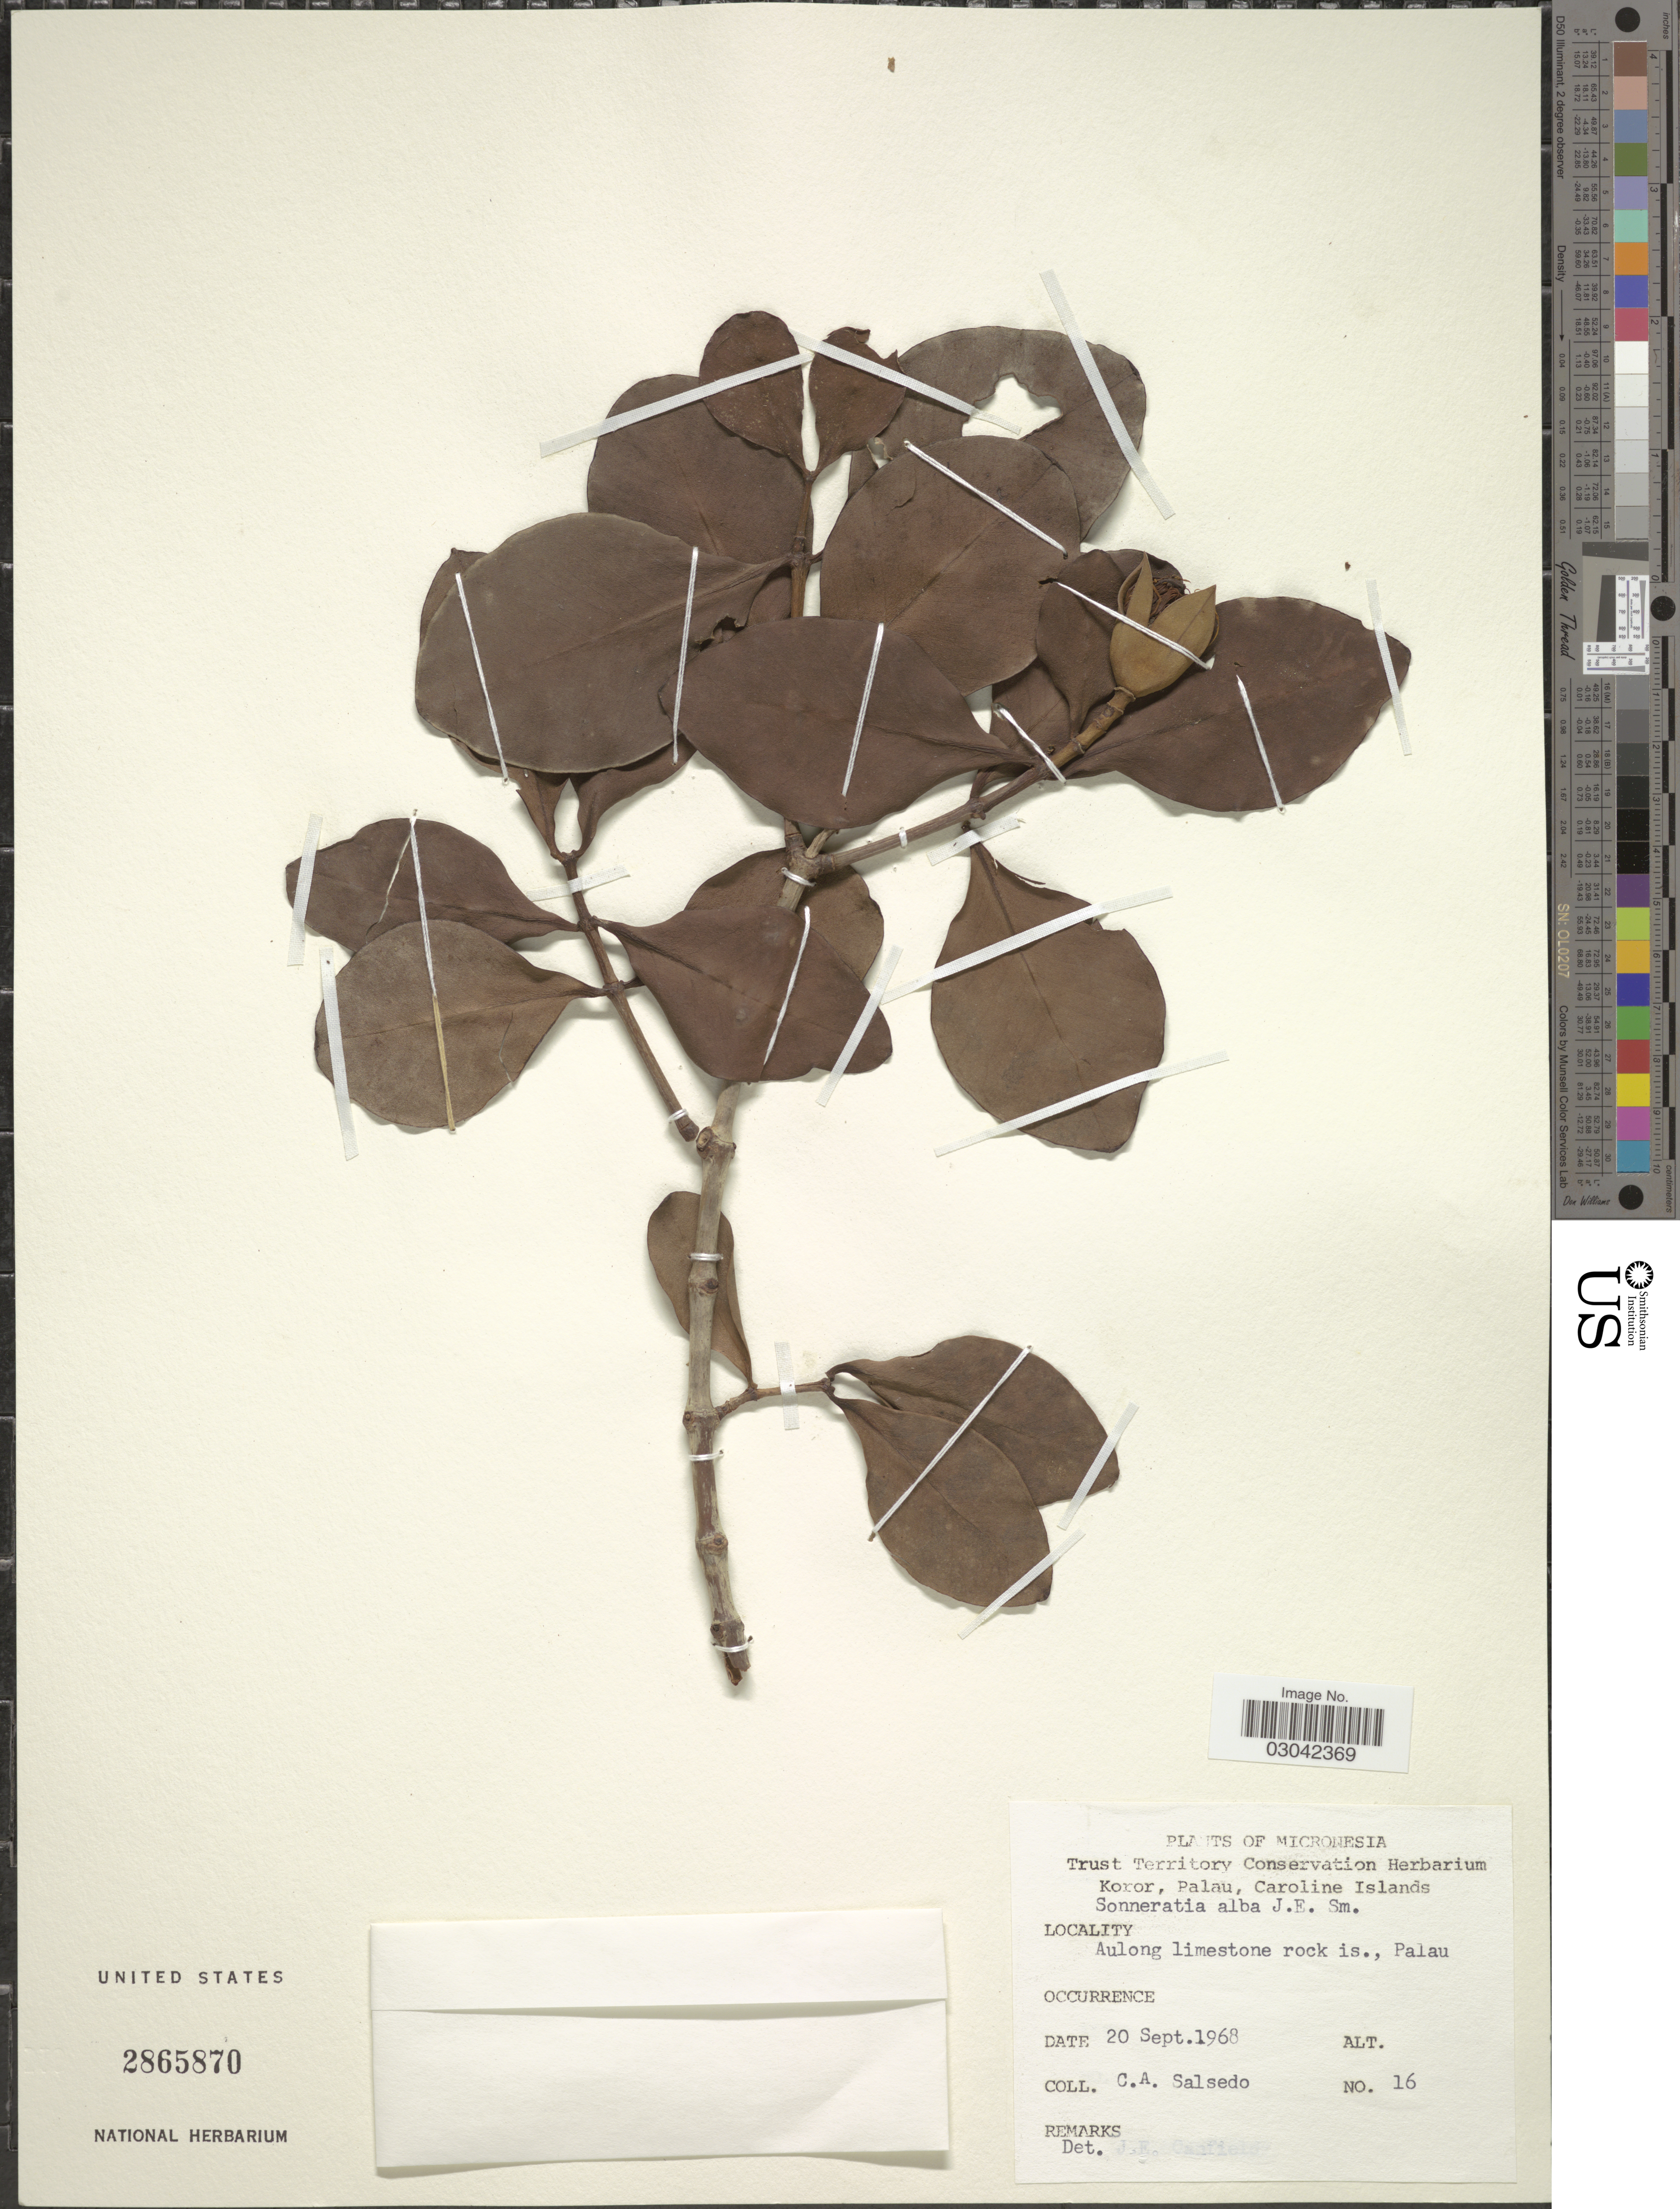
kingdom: Plantae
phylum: Tracheophyta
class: Magnoliopsida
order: Myrtales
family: Lythraceae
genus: Sonneratia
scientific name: Sonneratia alba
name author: Sm.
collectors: C.A. Salsedo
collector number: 16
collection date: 1968-09-20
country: Palau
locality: Micronesia. Koror, Palau, Caroline Islands. Aulong limestone rock, is., Palau.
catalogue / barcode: US 2865870